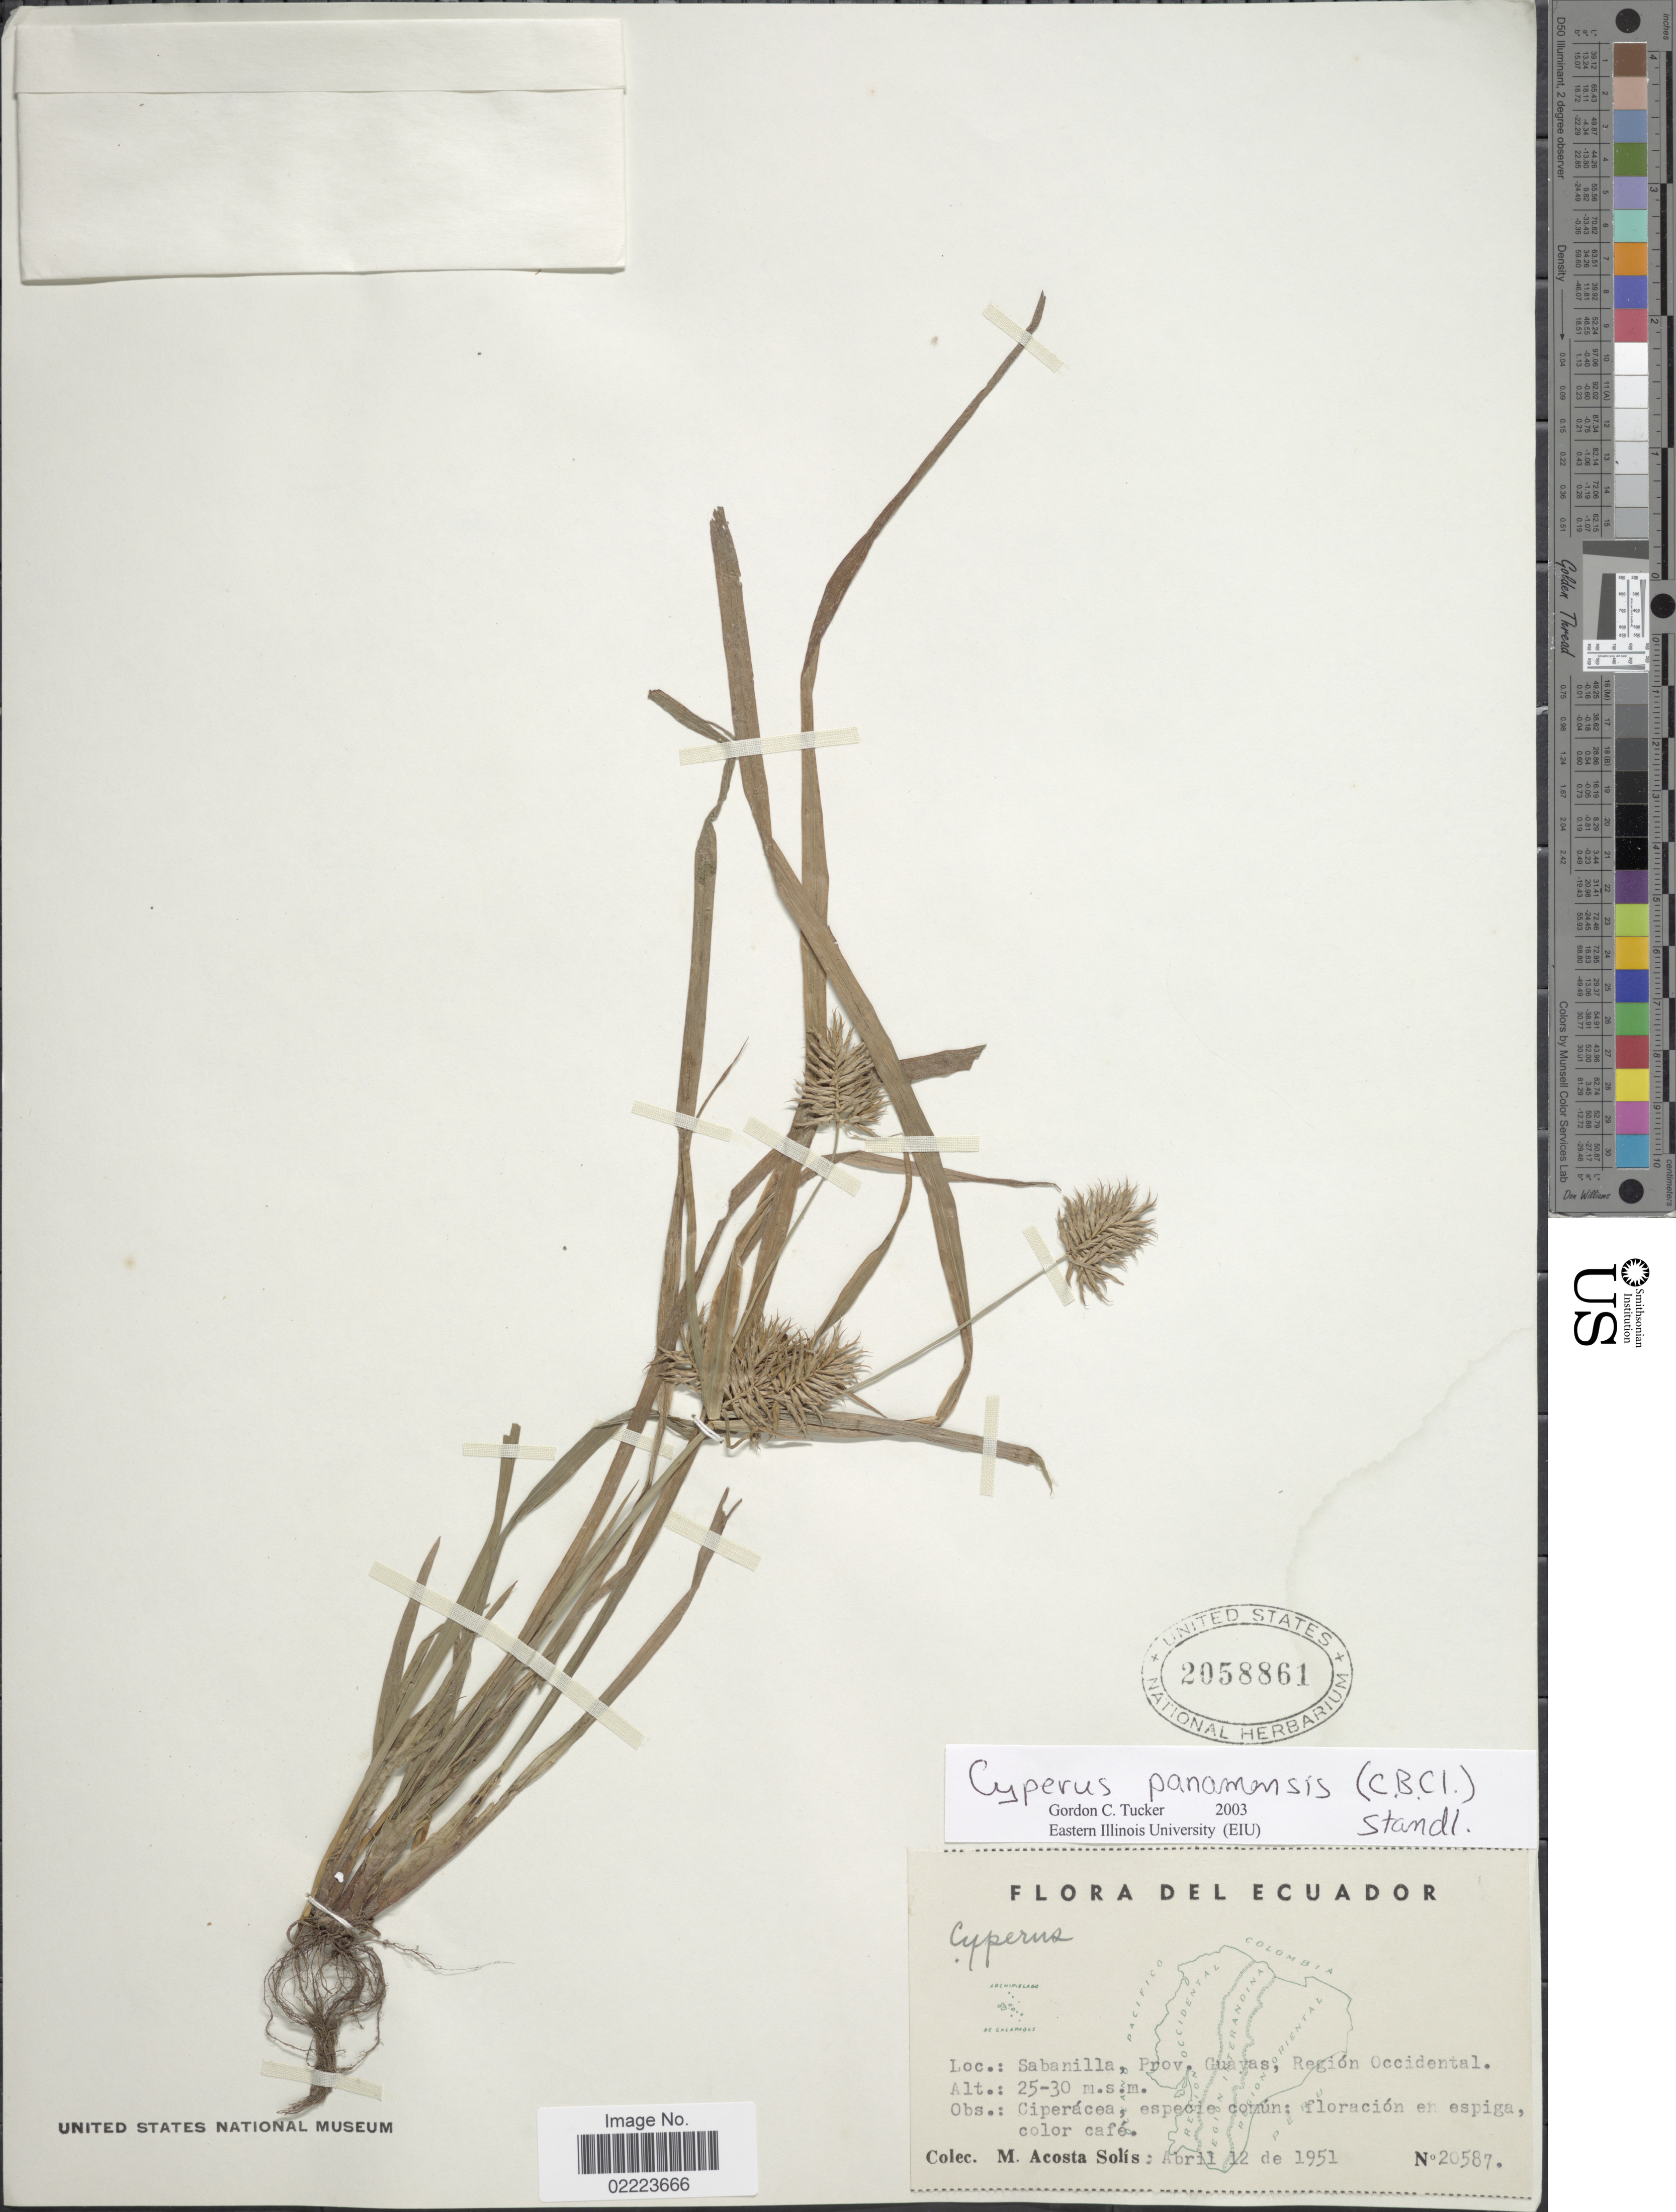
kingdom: Plantae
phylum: Tracheophyta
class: Liliopsida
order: Poales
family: Cyperaceae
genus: Cyperus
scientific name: Cyperus panamensis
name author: (C.B. Clarke) Britton ex Standl.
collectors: M. Acosta Solis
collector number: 20587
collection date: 1951-04-12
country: Ecuador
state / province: Guayas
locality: Sabanilla, Region Occidental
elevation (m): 25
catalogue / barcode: US 2058861